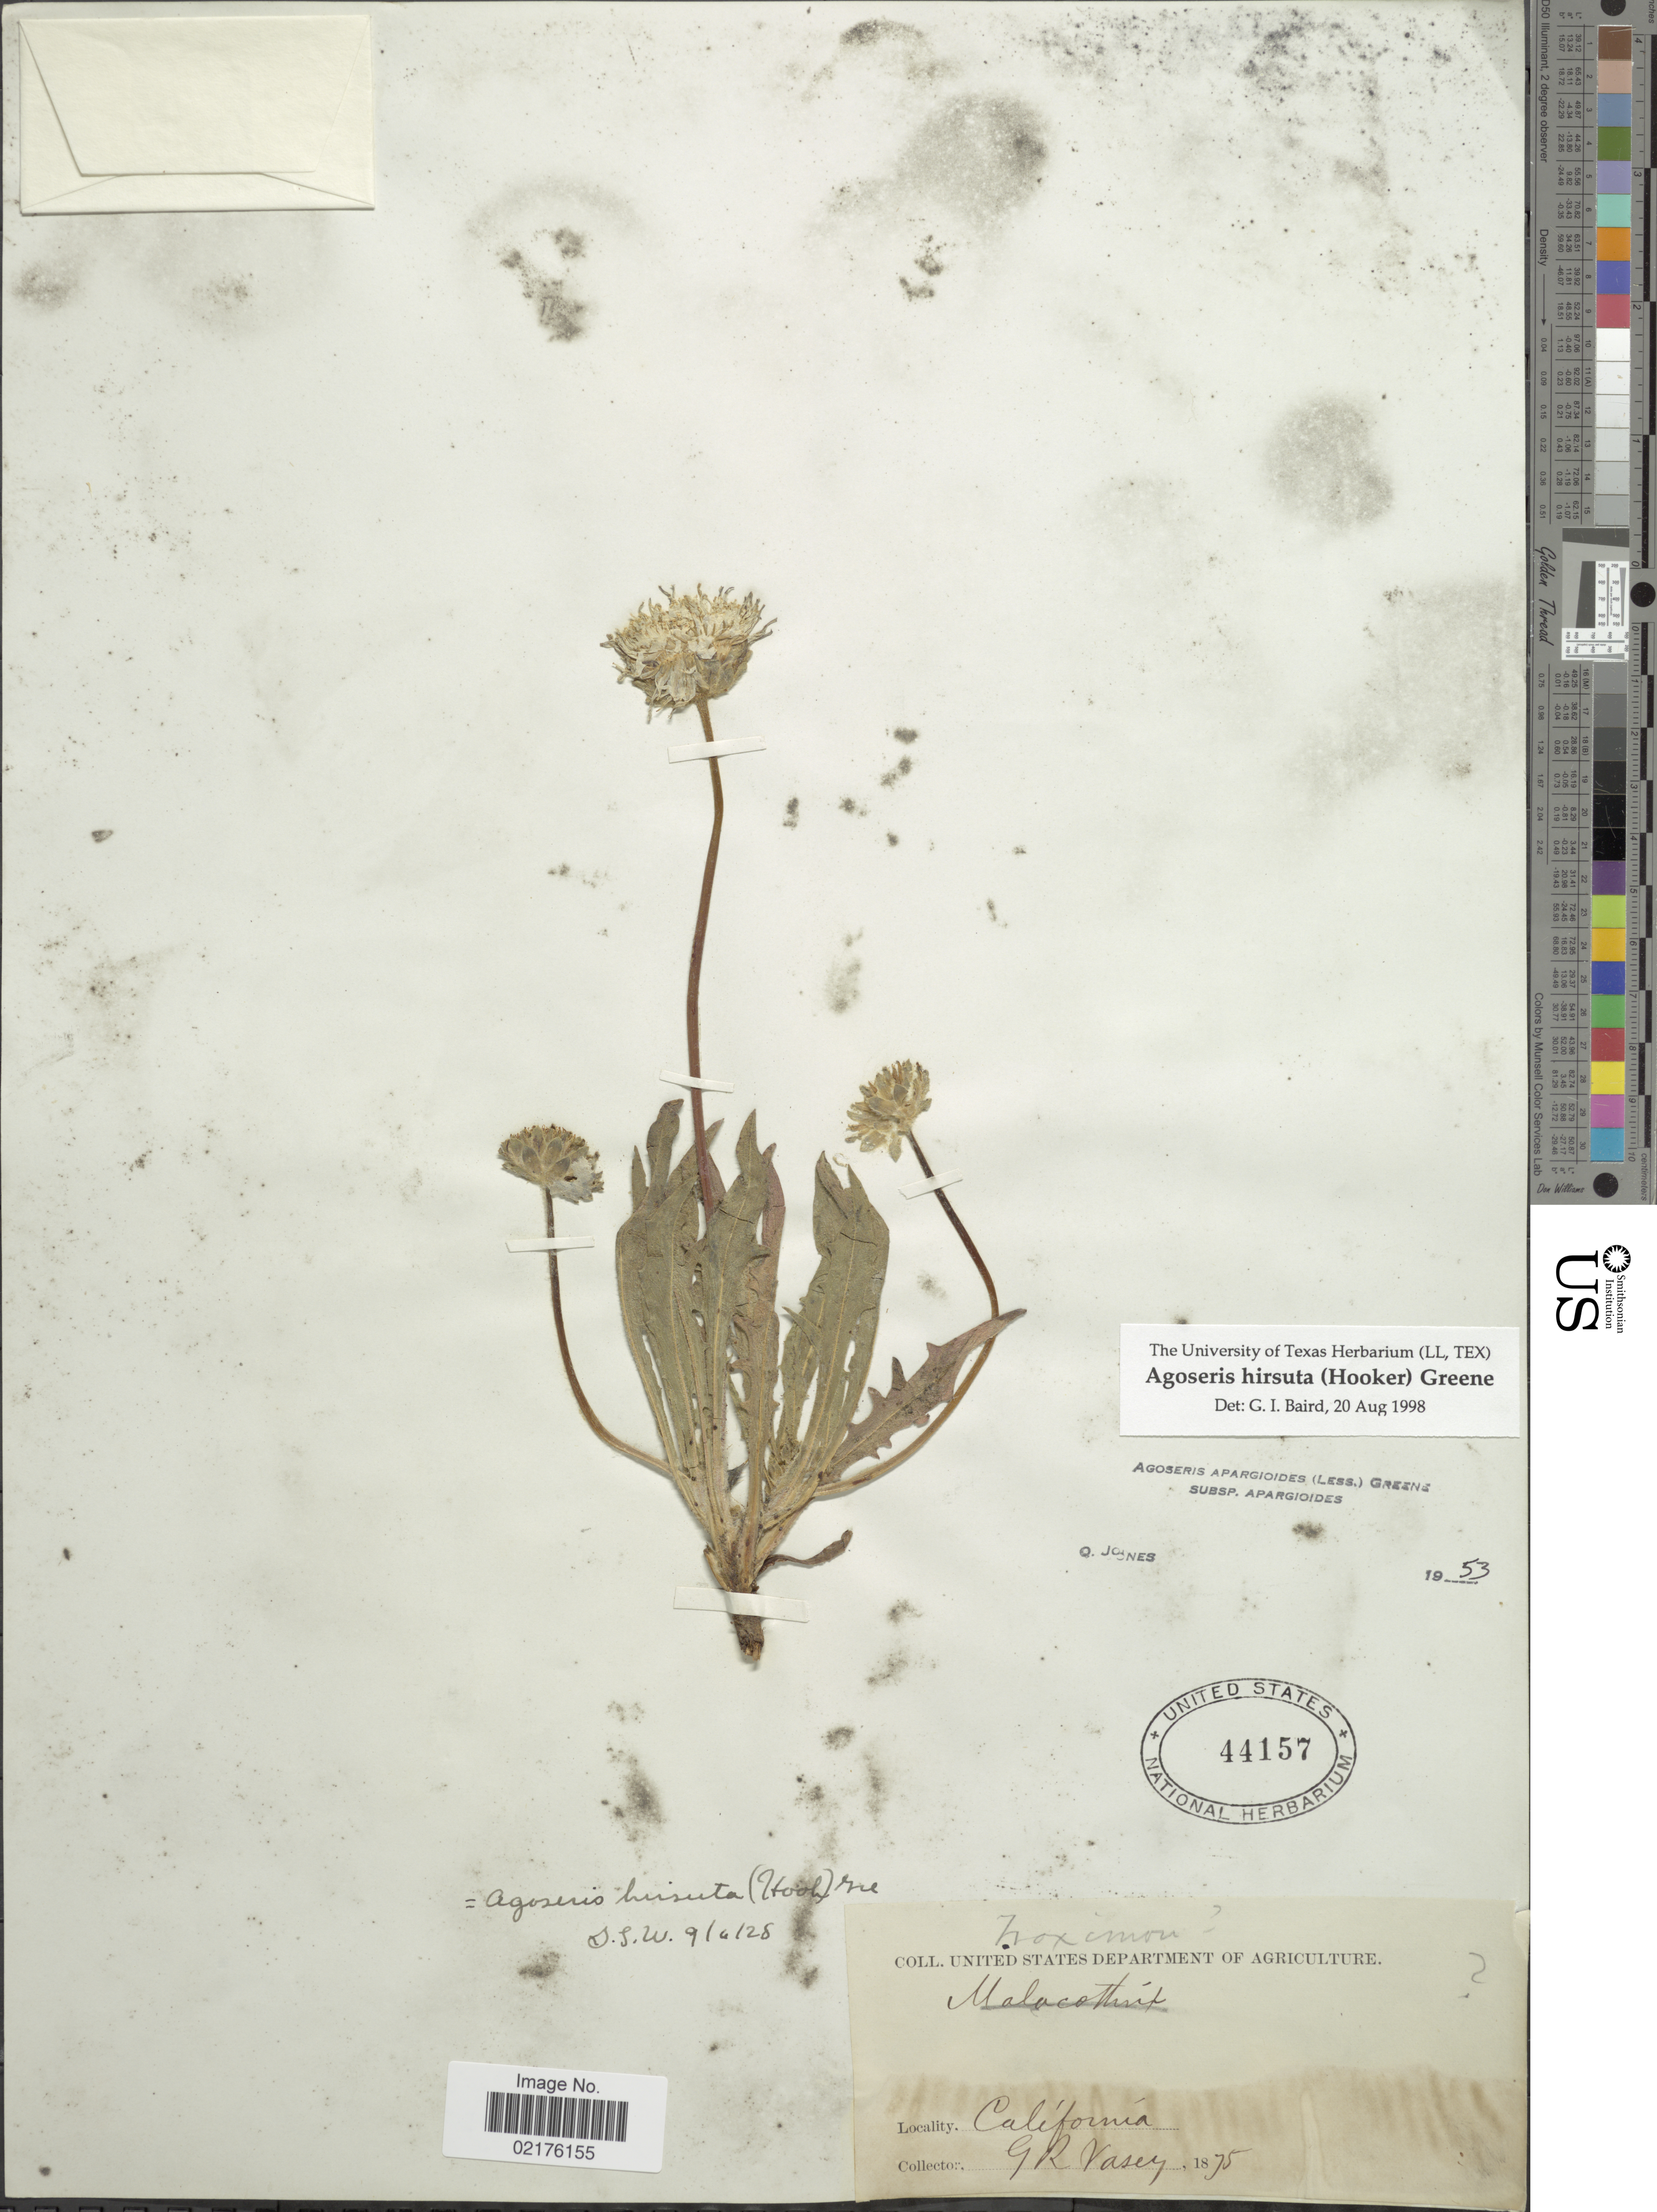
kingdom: Plantae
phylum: Tracheophyta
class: Magnoliopsida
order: Asterales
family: Asteraceae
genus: Agoseris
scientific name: Agoseris hirsuta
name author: (Hook.) Greene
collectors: G. R. Vasey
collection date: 1875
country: United States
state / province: California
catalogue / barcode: US 44157